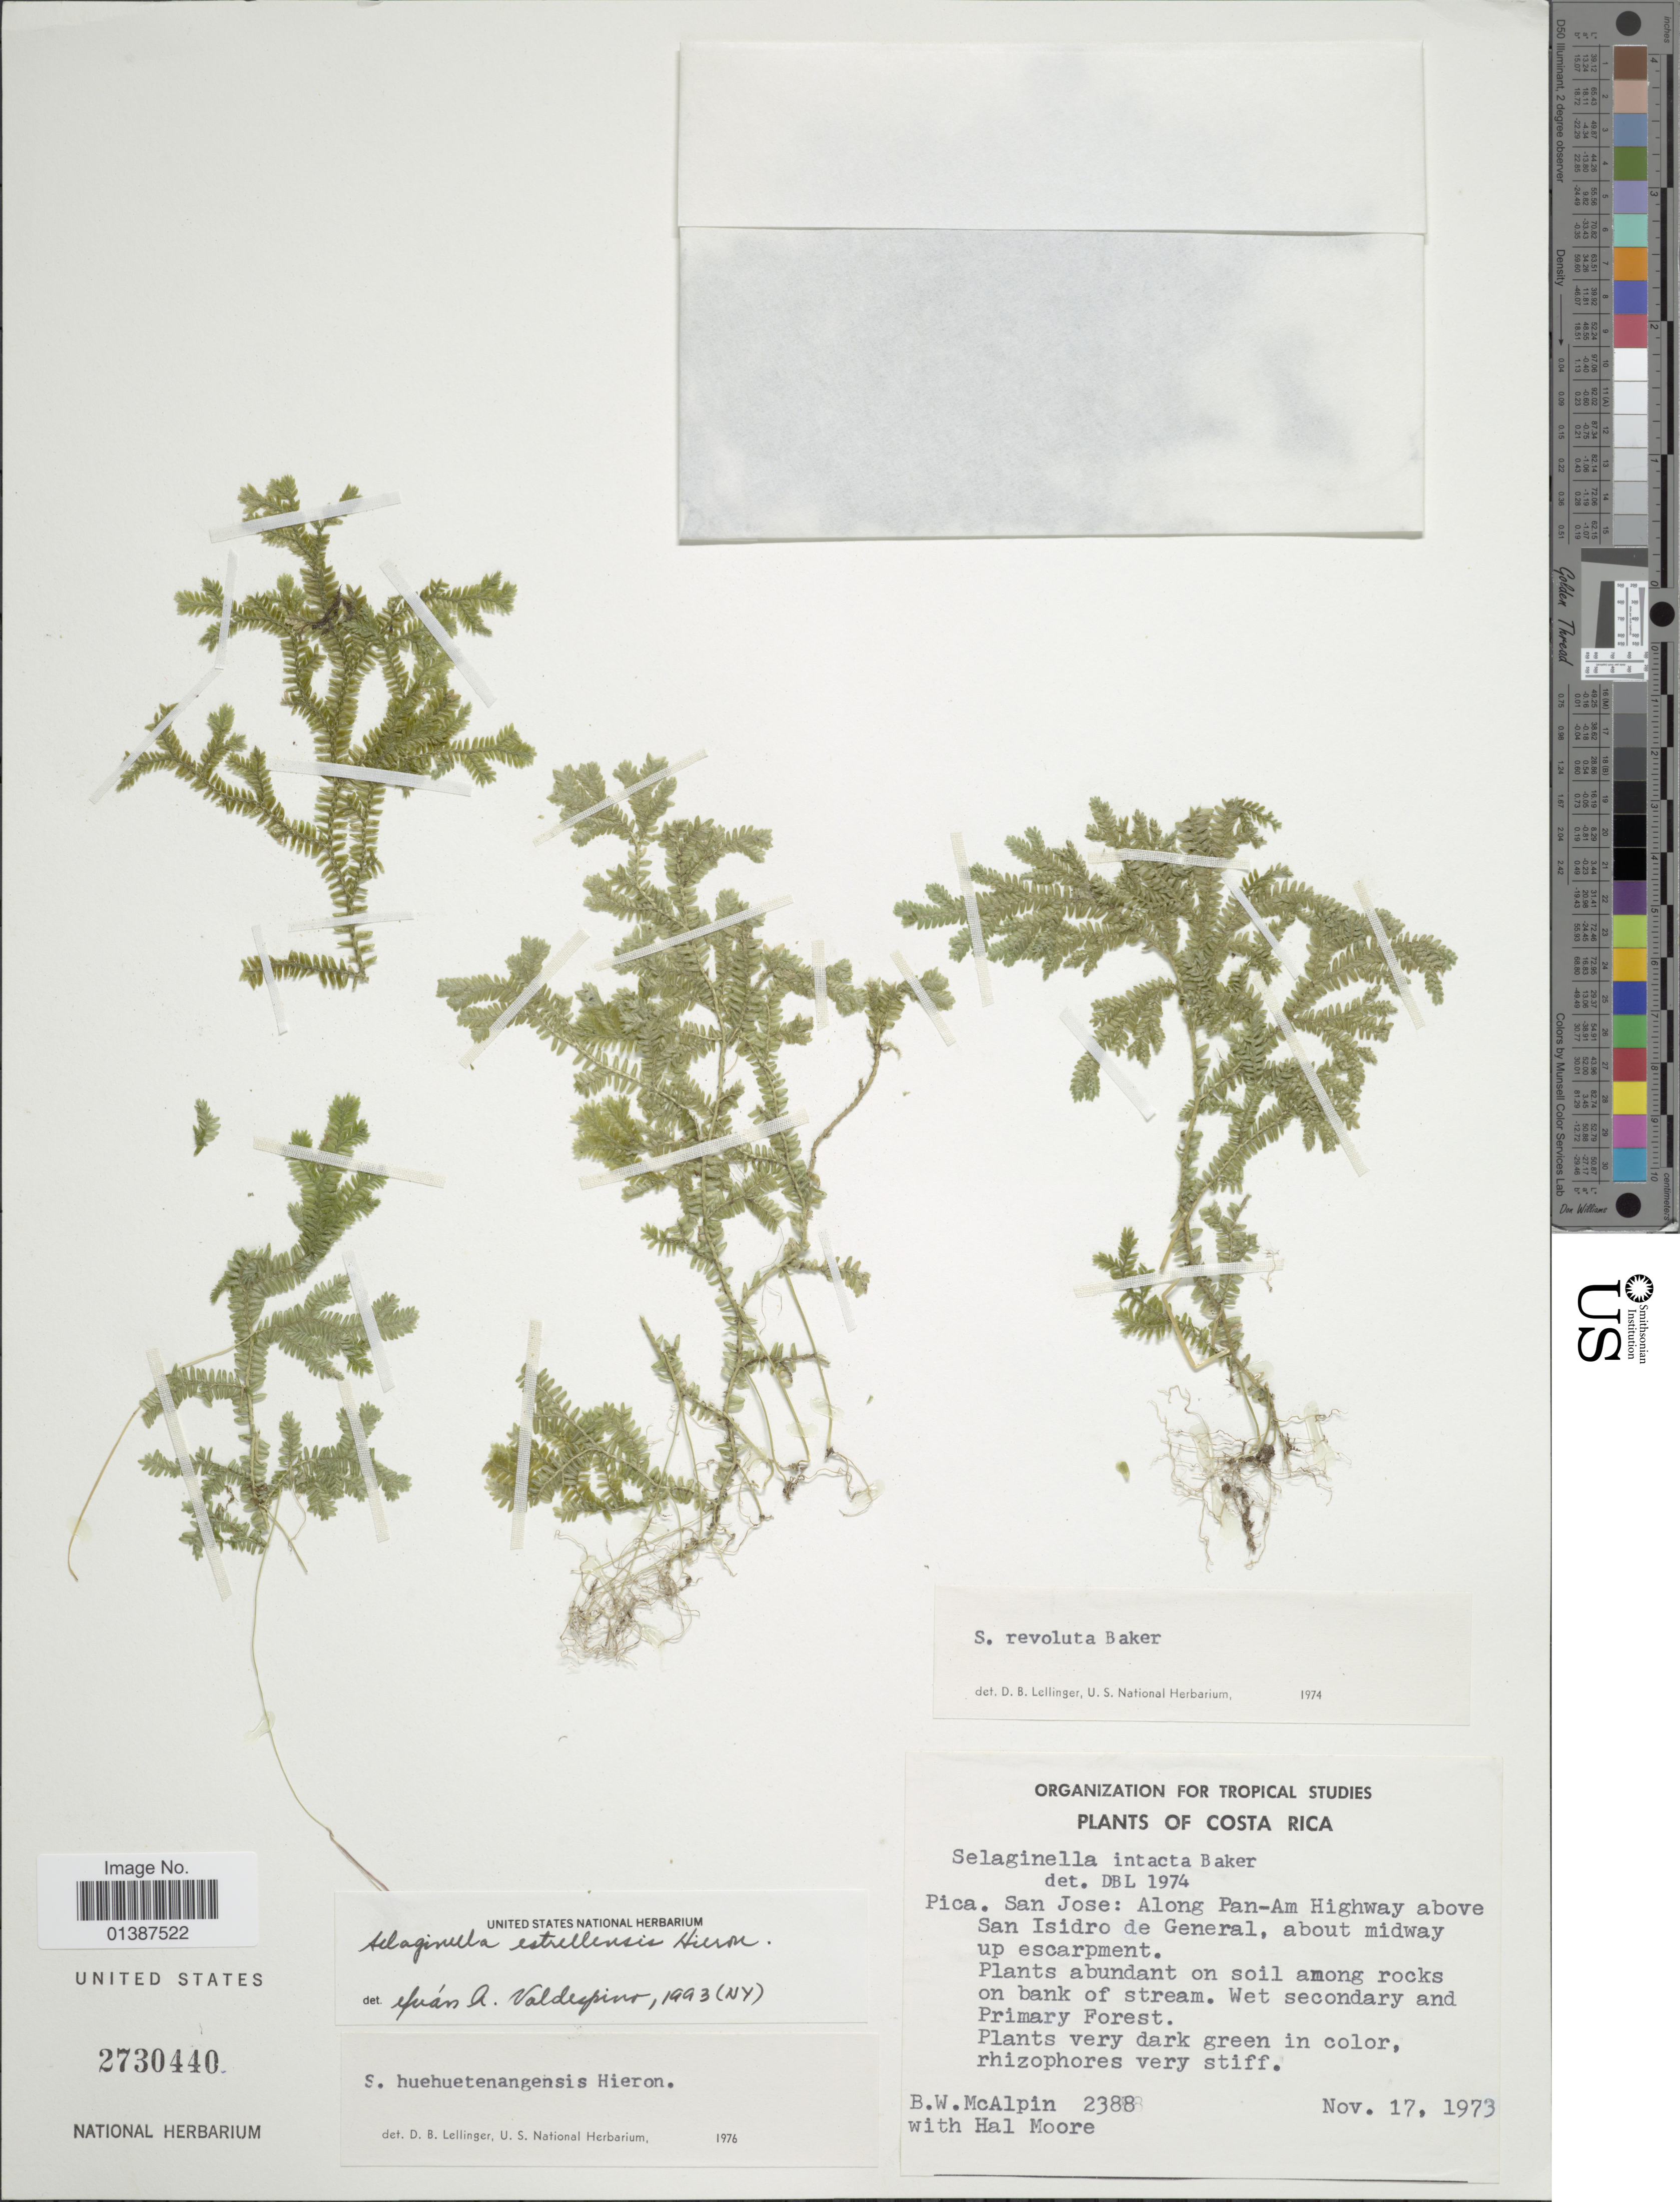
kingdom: Plantae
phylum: Tracheophyta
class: Lycopodiopsida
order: Selaginellales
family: Selaginellaceae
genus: Selaginella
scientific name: Selaginella estrellensis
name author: Hieron.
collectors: B. W. McAlpin & H. Moore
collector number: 2388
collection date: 1973-11-17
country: Costa Rica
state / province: San José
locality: Pica : Along Pan-Am Highway above San Isidro de General, about midway up escarpment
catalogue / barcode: US 2730440